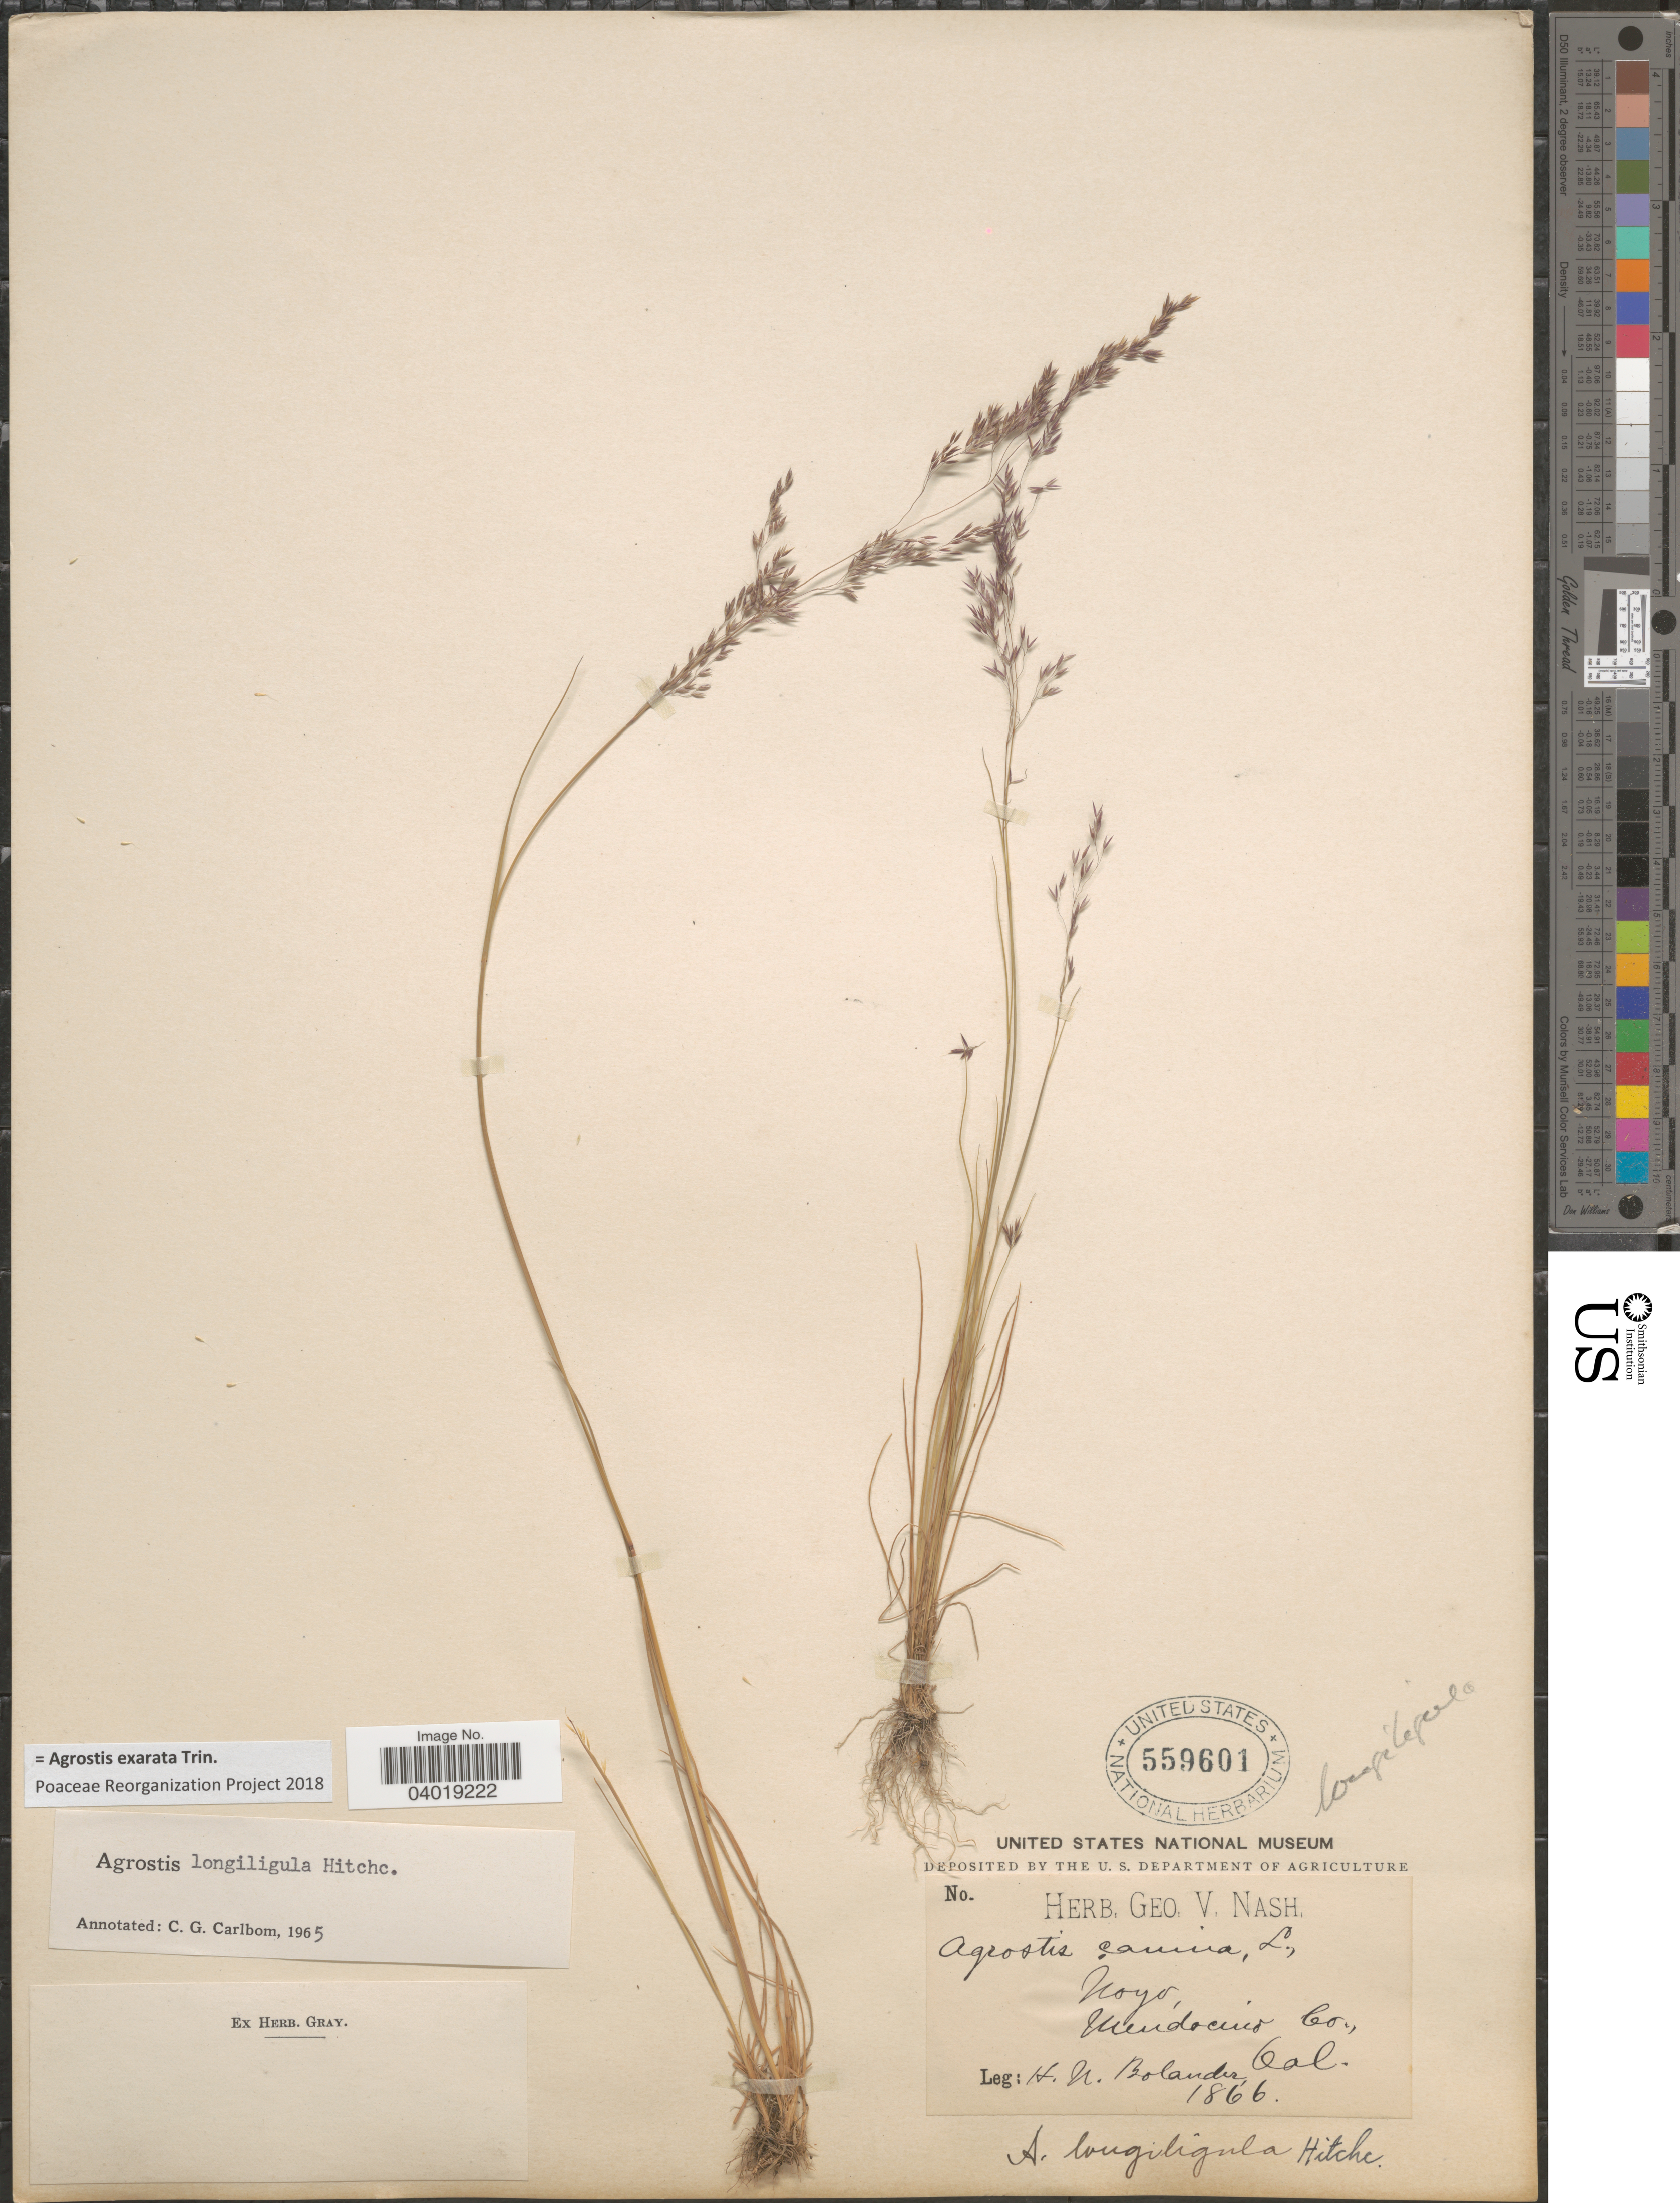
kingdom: Plantae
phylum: Tracheophyta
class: Liliopsida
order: Poales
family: Poaceae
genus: Agrostis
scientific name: Agrostis exarata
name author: Trin.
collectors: H. Bolander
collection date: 1866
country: United States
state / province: California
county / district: Mendocino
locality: Noyo, Mendocino Co.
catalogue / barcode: US 559601